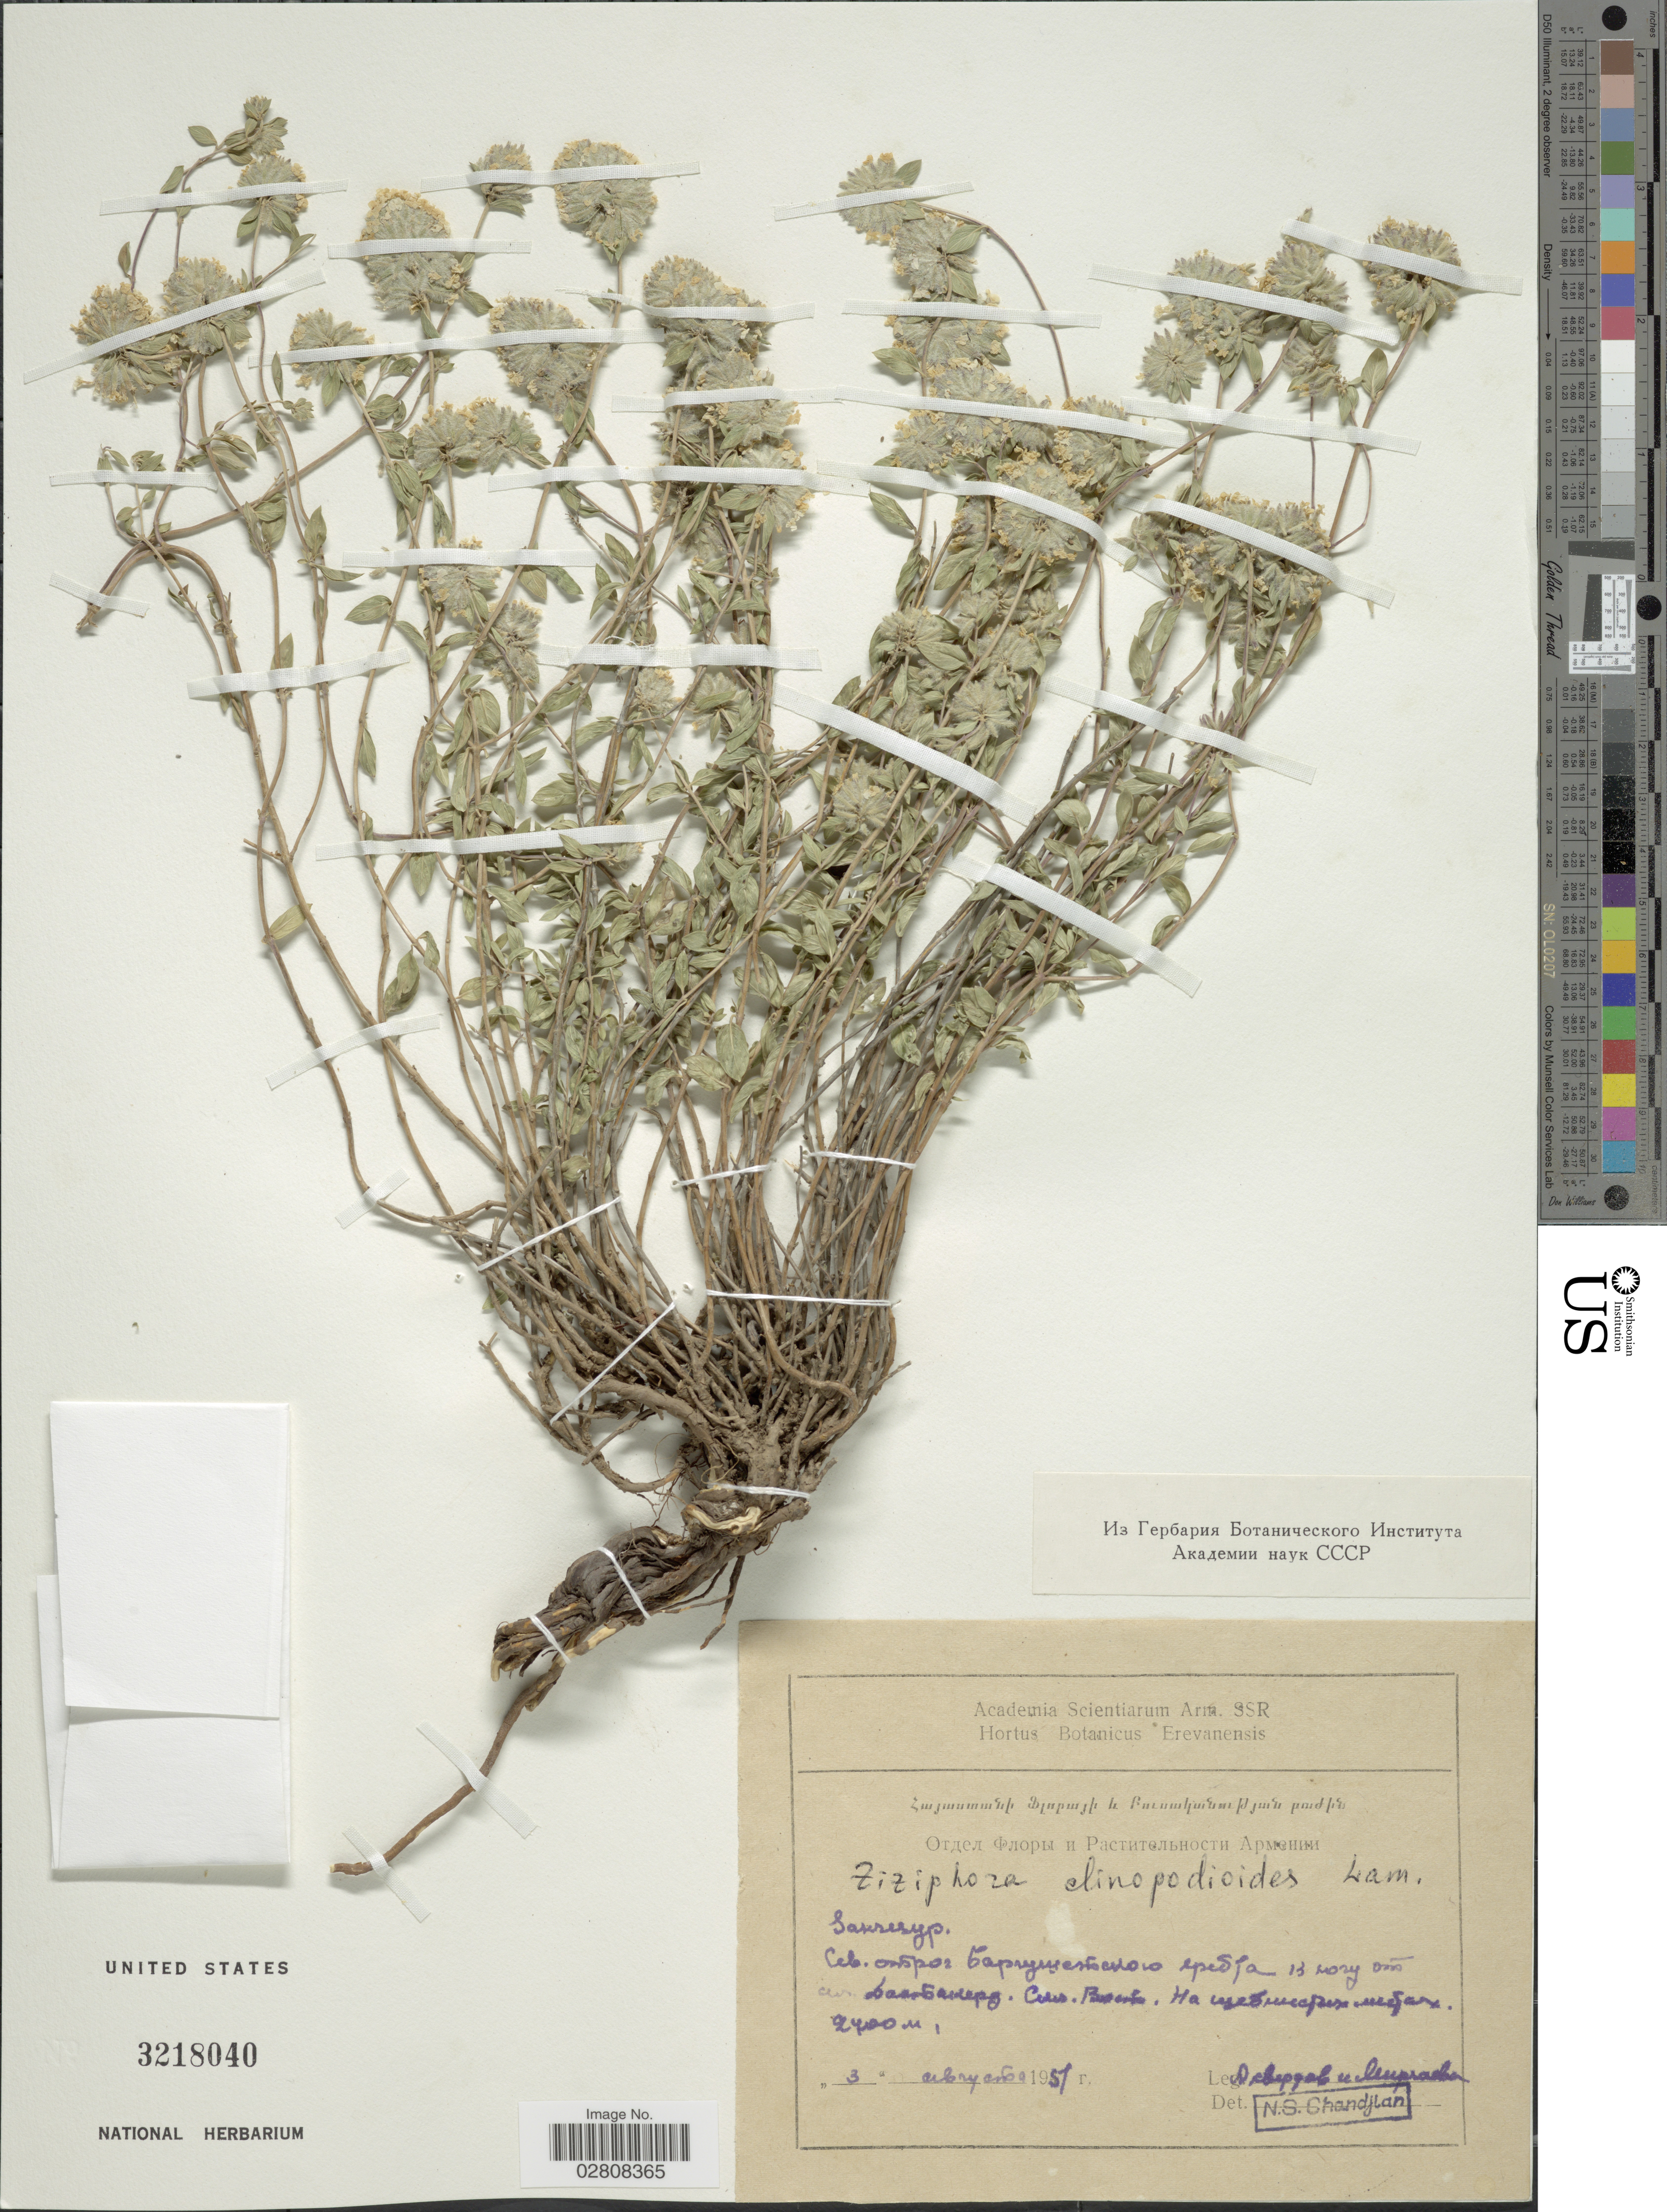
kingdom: Plantae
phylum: Tracheophyta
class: Magnoliopsida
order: Lamiales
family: Lamiaceae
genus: Ziziphora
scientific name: Ziziphora clinopodioides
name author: Lam.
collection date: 1957-08-03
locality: X.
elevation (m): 2400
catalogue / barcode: US 3218040